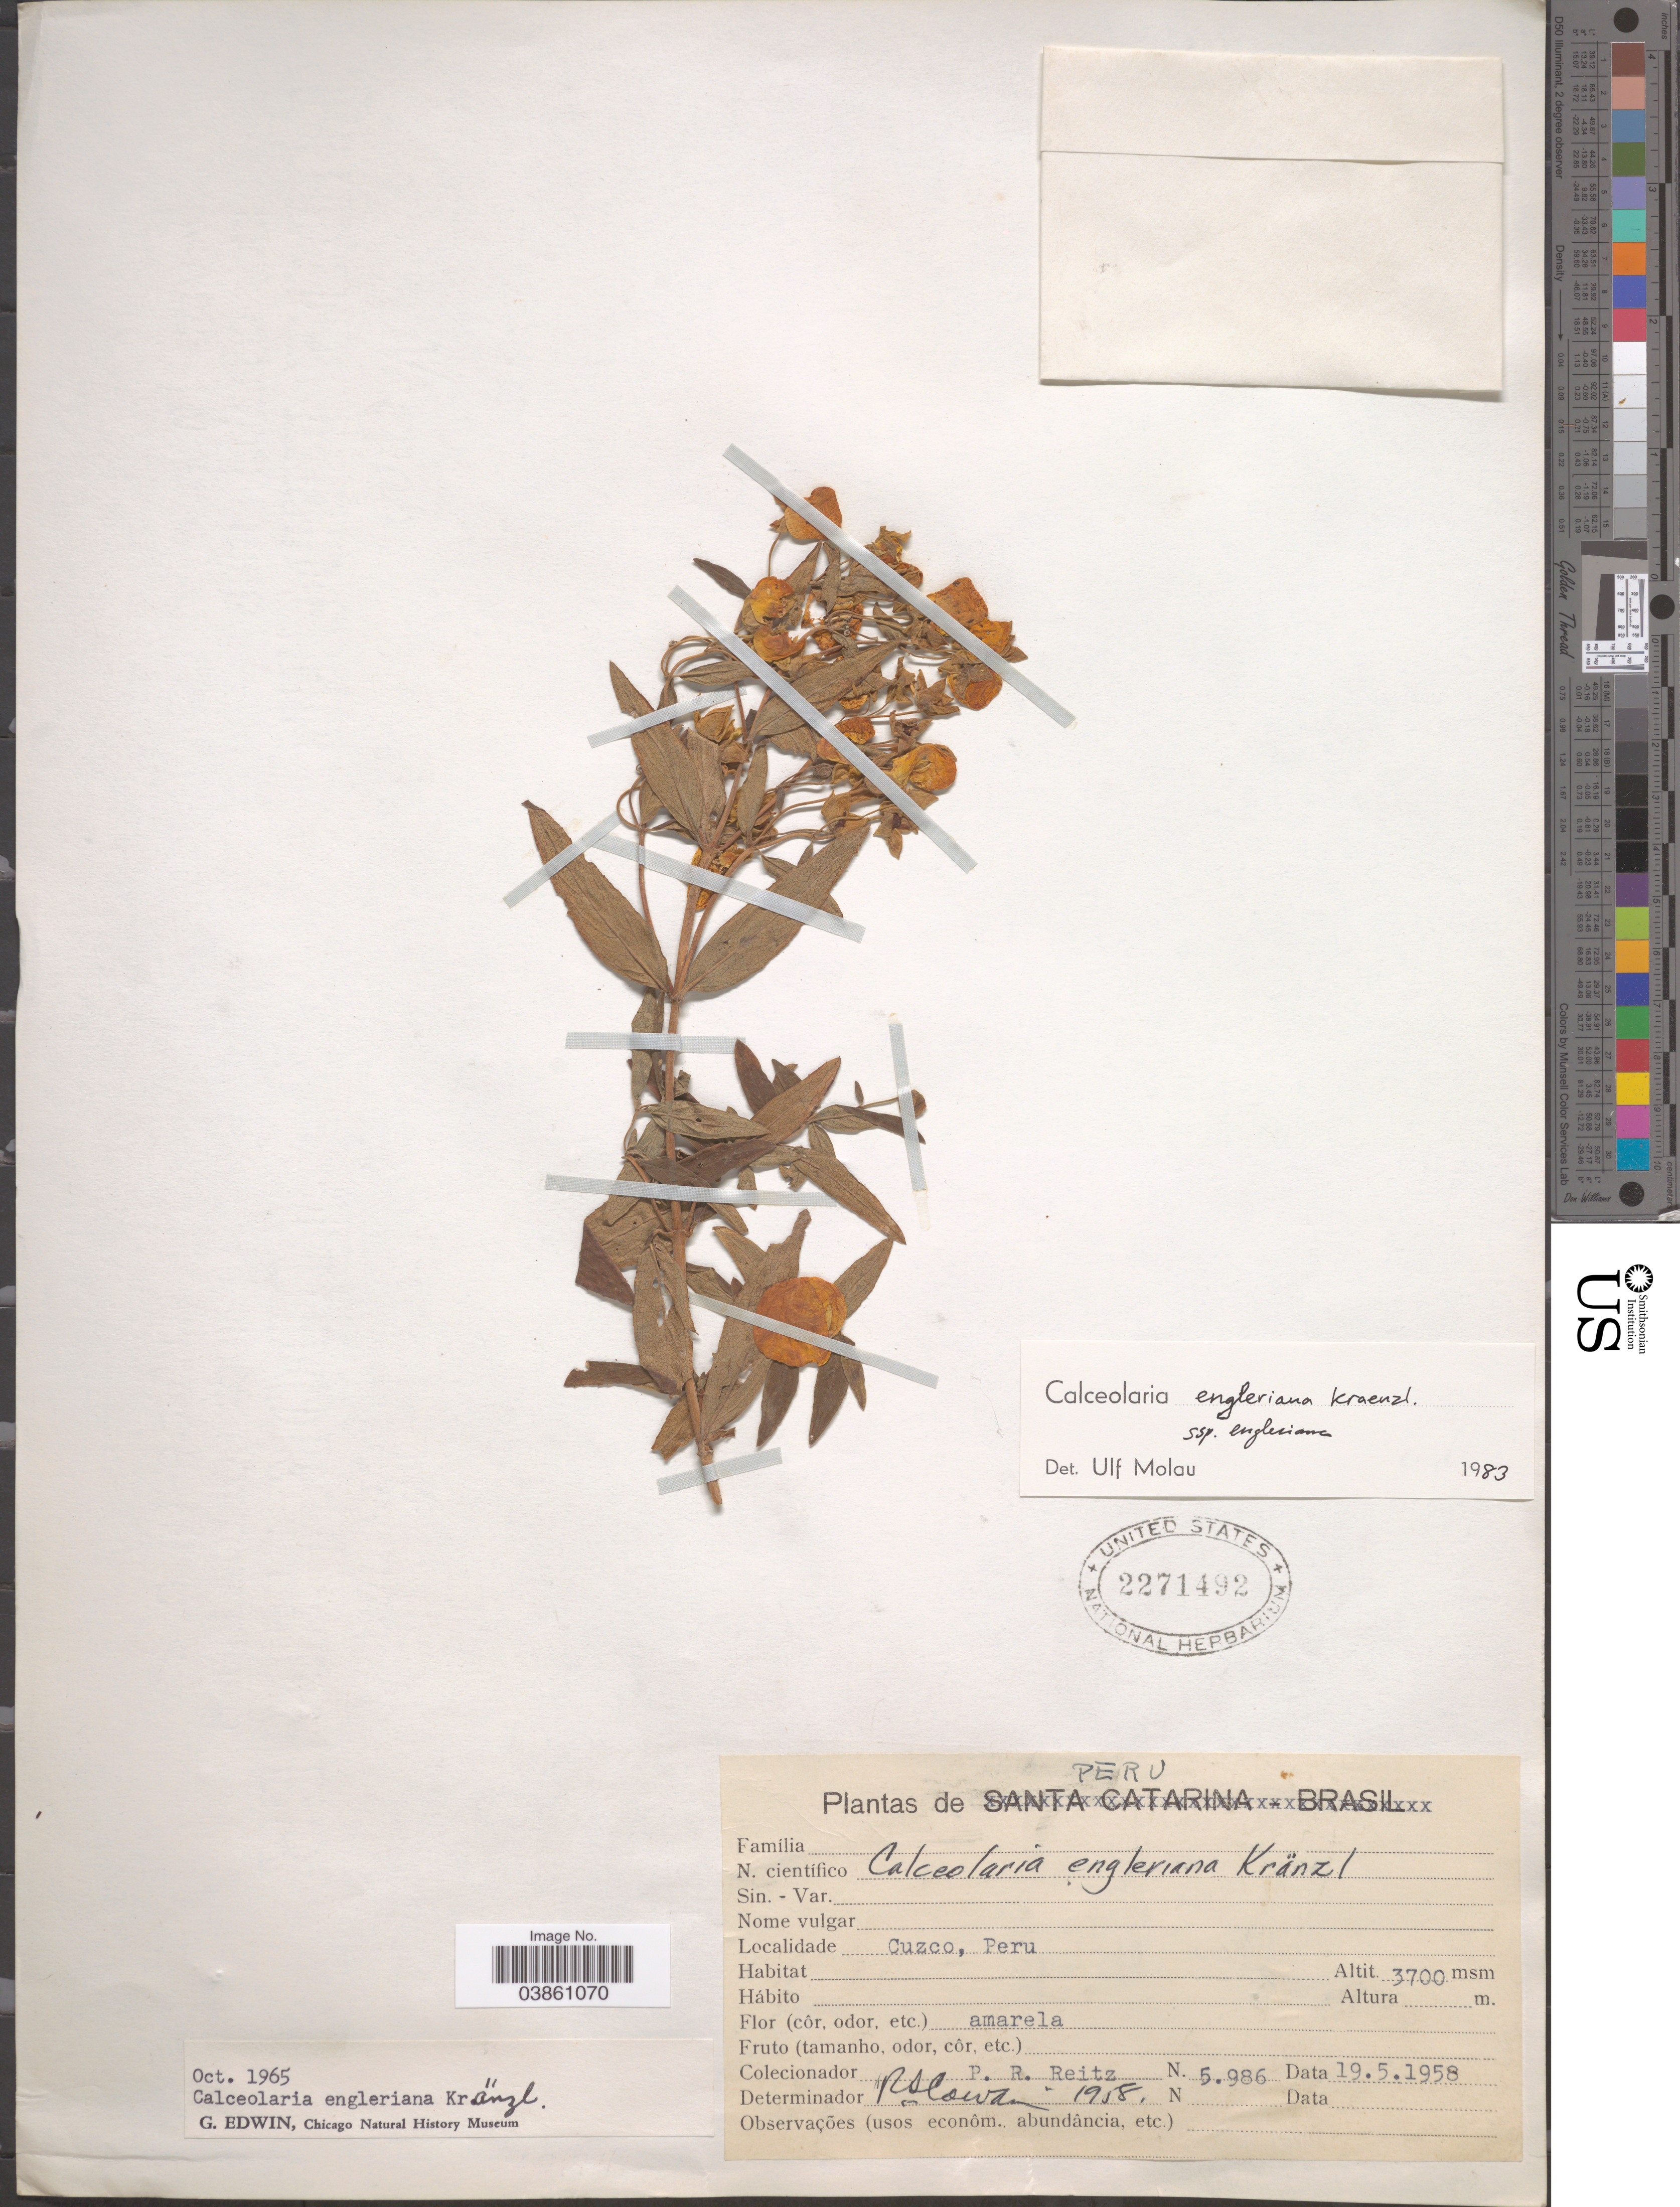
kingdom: Plantae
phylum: Tracheophyta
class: Magnoliopsida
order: Lamiales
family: Calceolariaceae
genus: Calceolaria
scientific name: Calceolaria engleriana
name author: Kraenzl.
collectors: R. Reitz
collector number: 5986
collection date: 1958-05-19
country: Peru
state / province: Cusco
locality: Cuzco.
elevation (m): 3700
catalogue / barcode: US 2271492